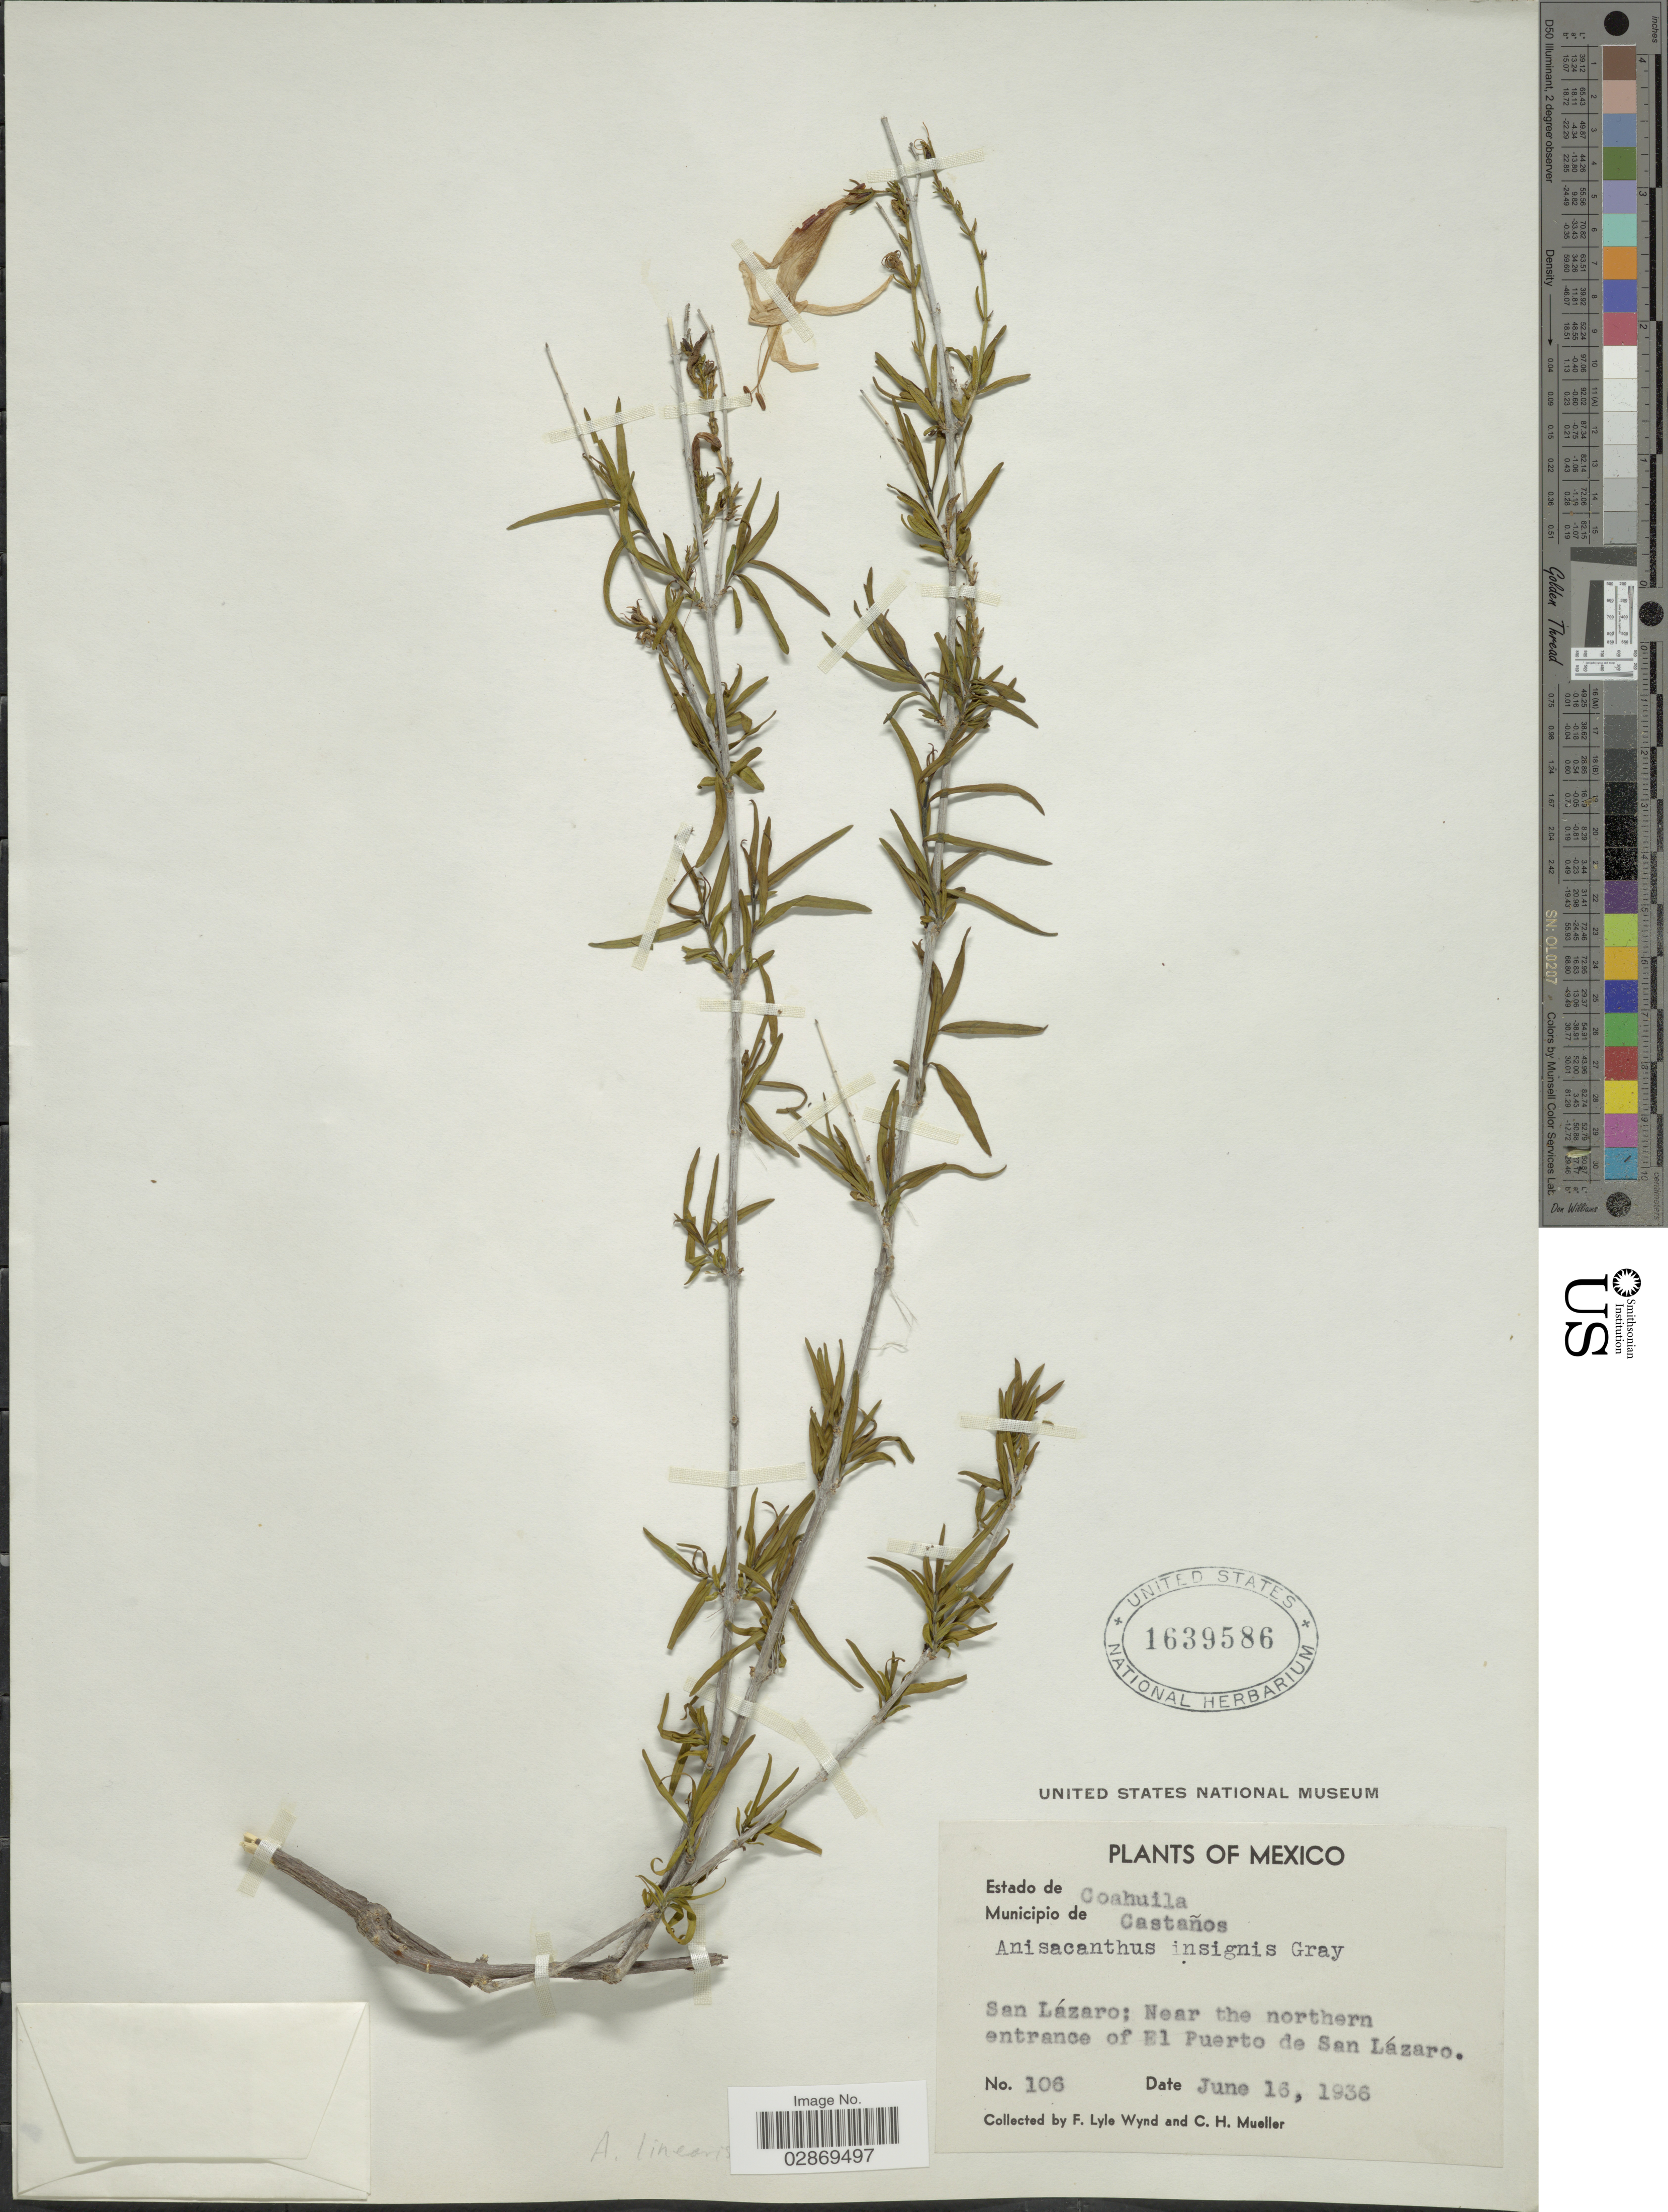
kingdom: Plantae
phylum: Tracheophyta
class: Magnoliopsida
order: Lamiales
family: Acanthaceae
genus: Anisacanthus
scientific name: Anisacanthus linearis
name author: Henrickson & E. J. Lott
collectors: F. L. Wynd & C. H. Mueller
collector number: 106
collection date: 1936-06-16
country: Mexico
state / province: Coahuila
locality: Municipio de Castaños, San Lázaro; Near the northern entrance of El Puerto de San Lázaro.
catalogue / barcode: US 1639586